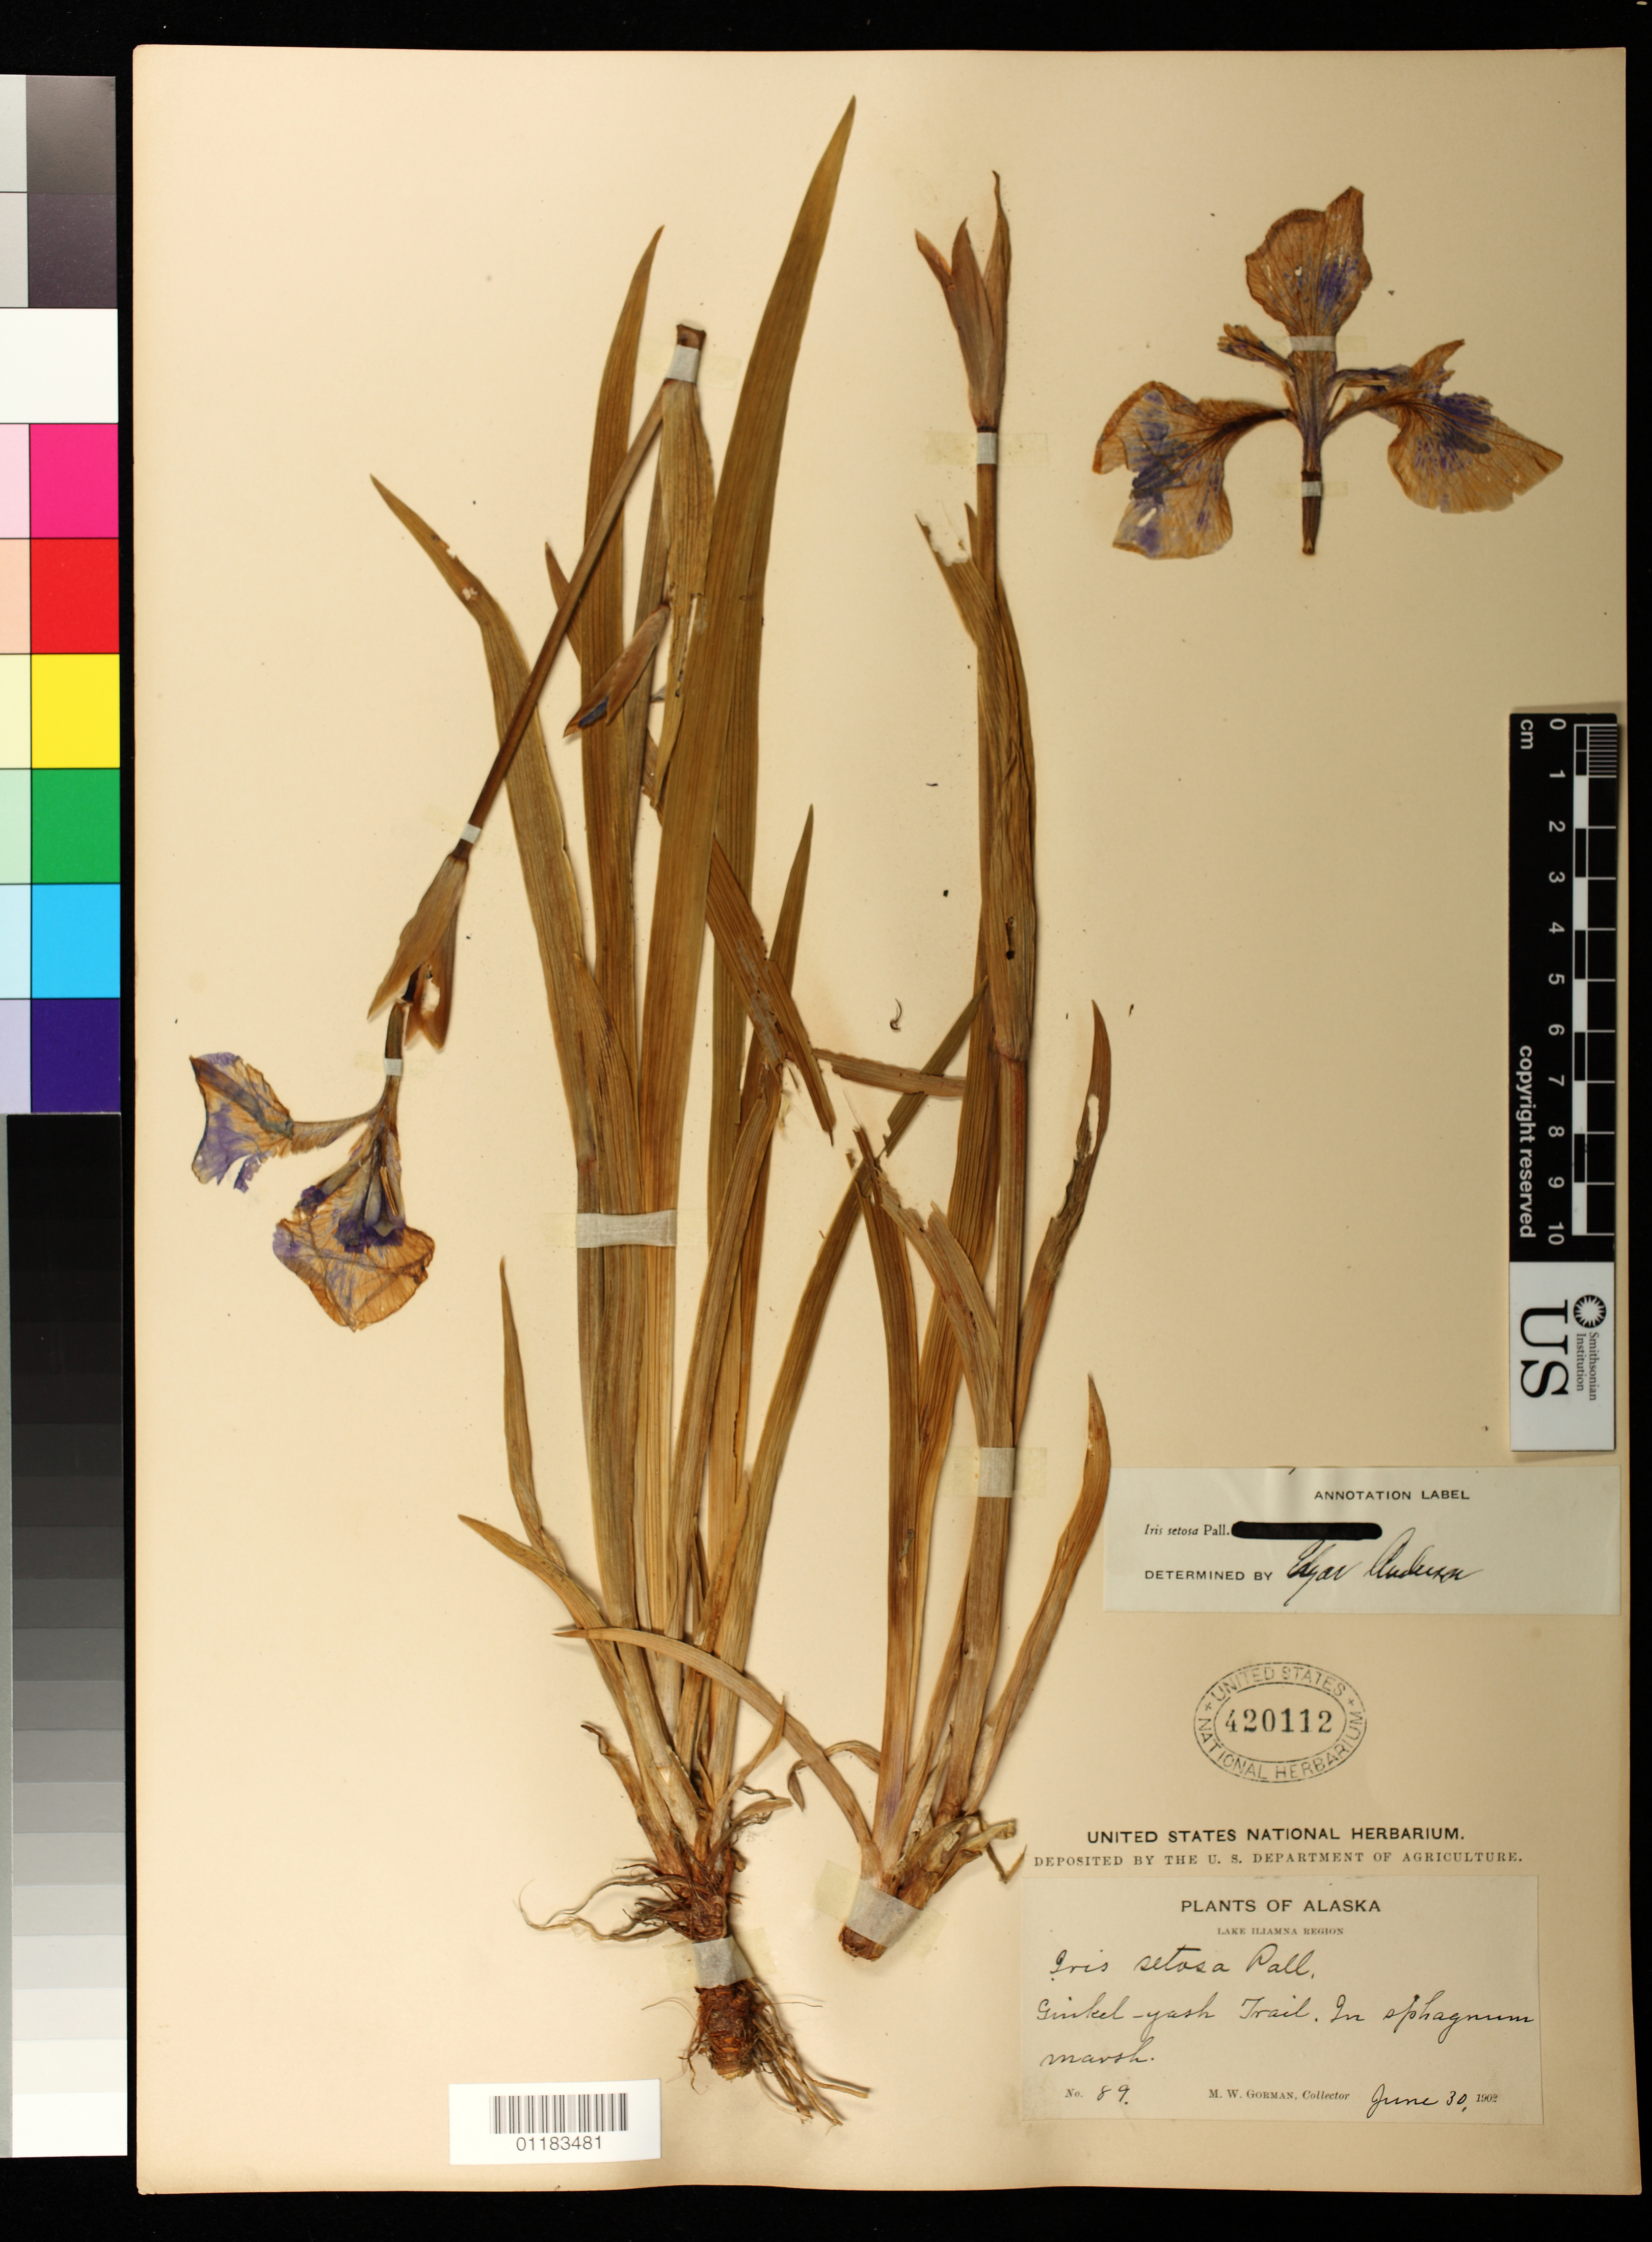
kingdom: Plantae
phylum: Tracheophyta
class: Liliopsida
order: Asparagales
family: Iridaceae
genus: Iris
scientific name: Iris setosa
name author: Pall. ex Link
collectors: M. W. Gorman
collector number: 89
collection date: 1902-06-30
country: United States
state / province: Alaska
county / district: Lake and Peninsula Borough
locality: Ginkel-yash Trail. In sphagnum marsh.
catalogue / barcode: US 420112